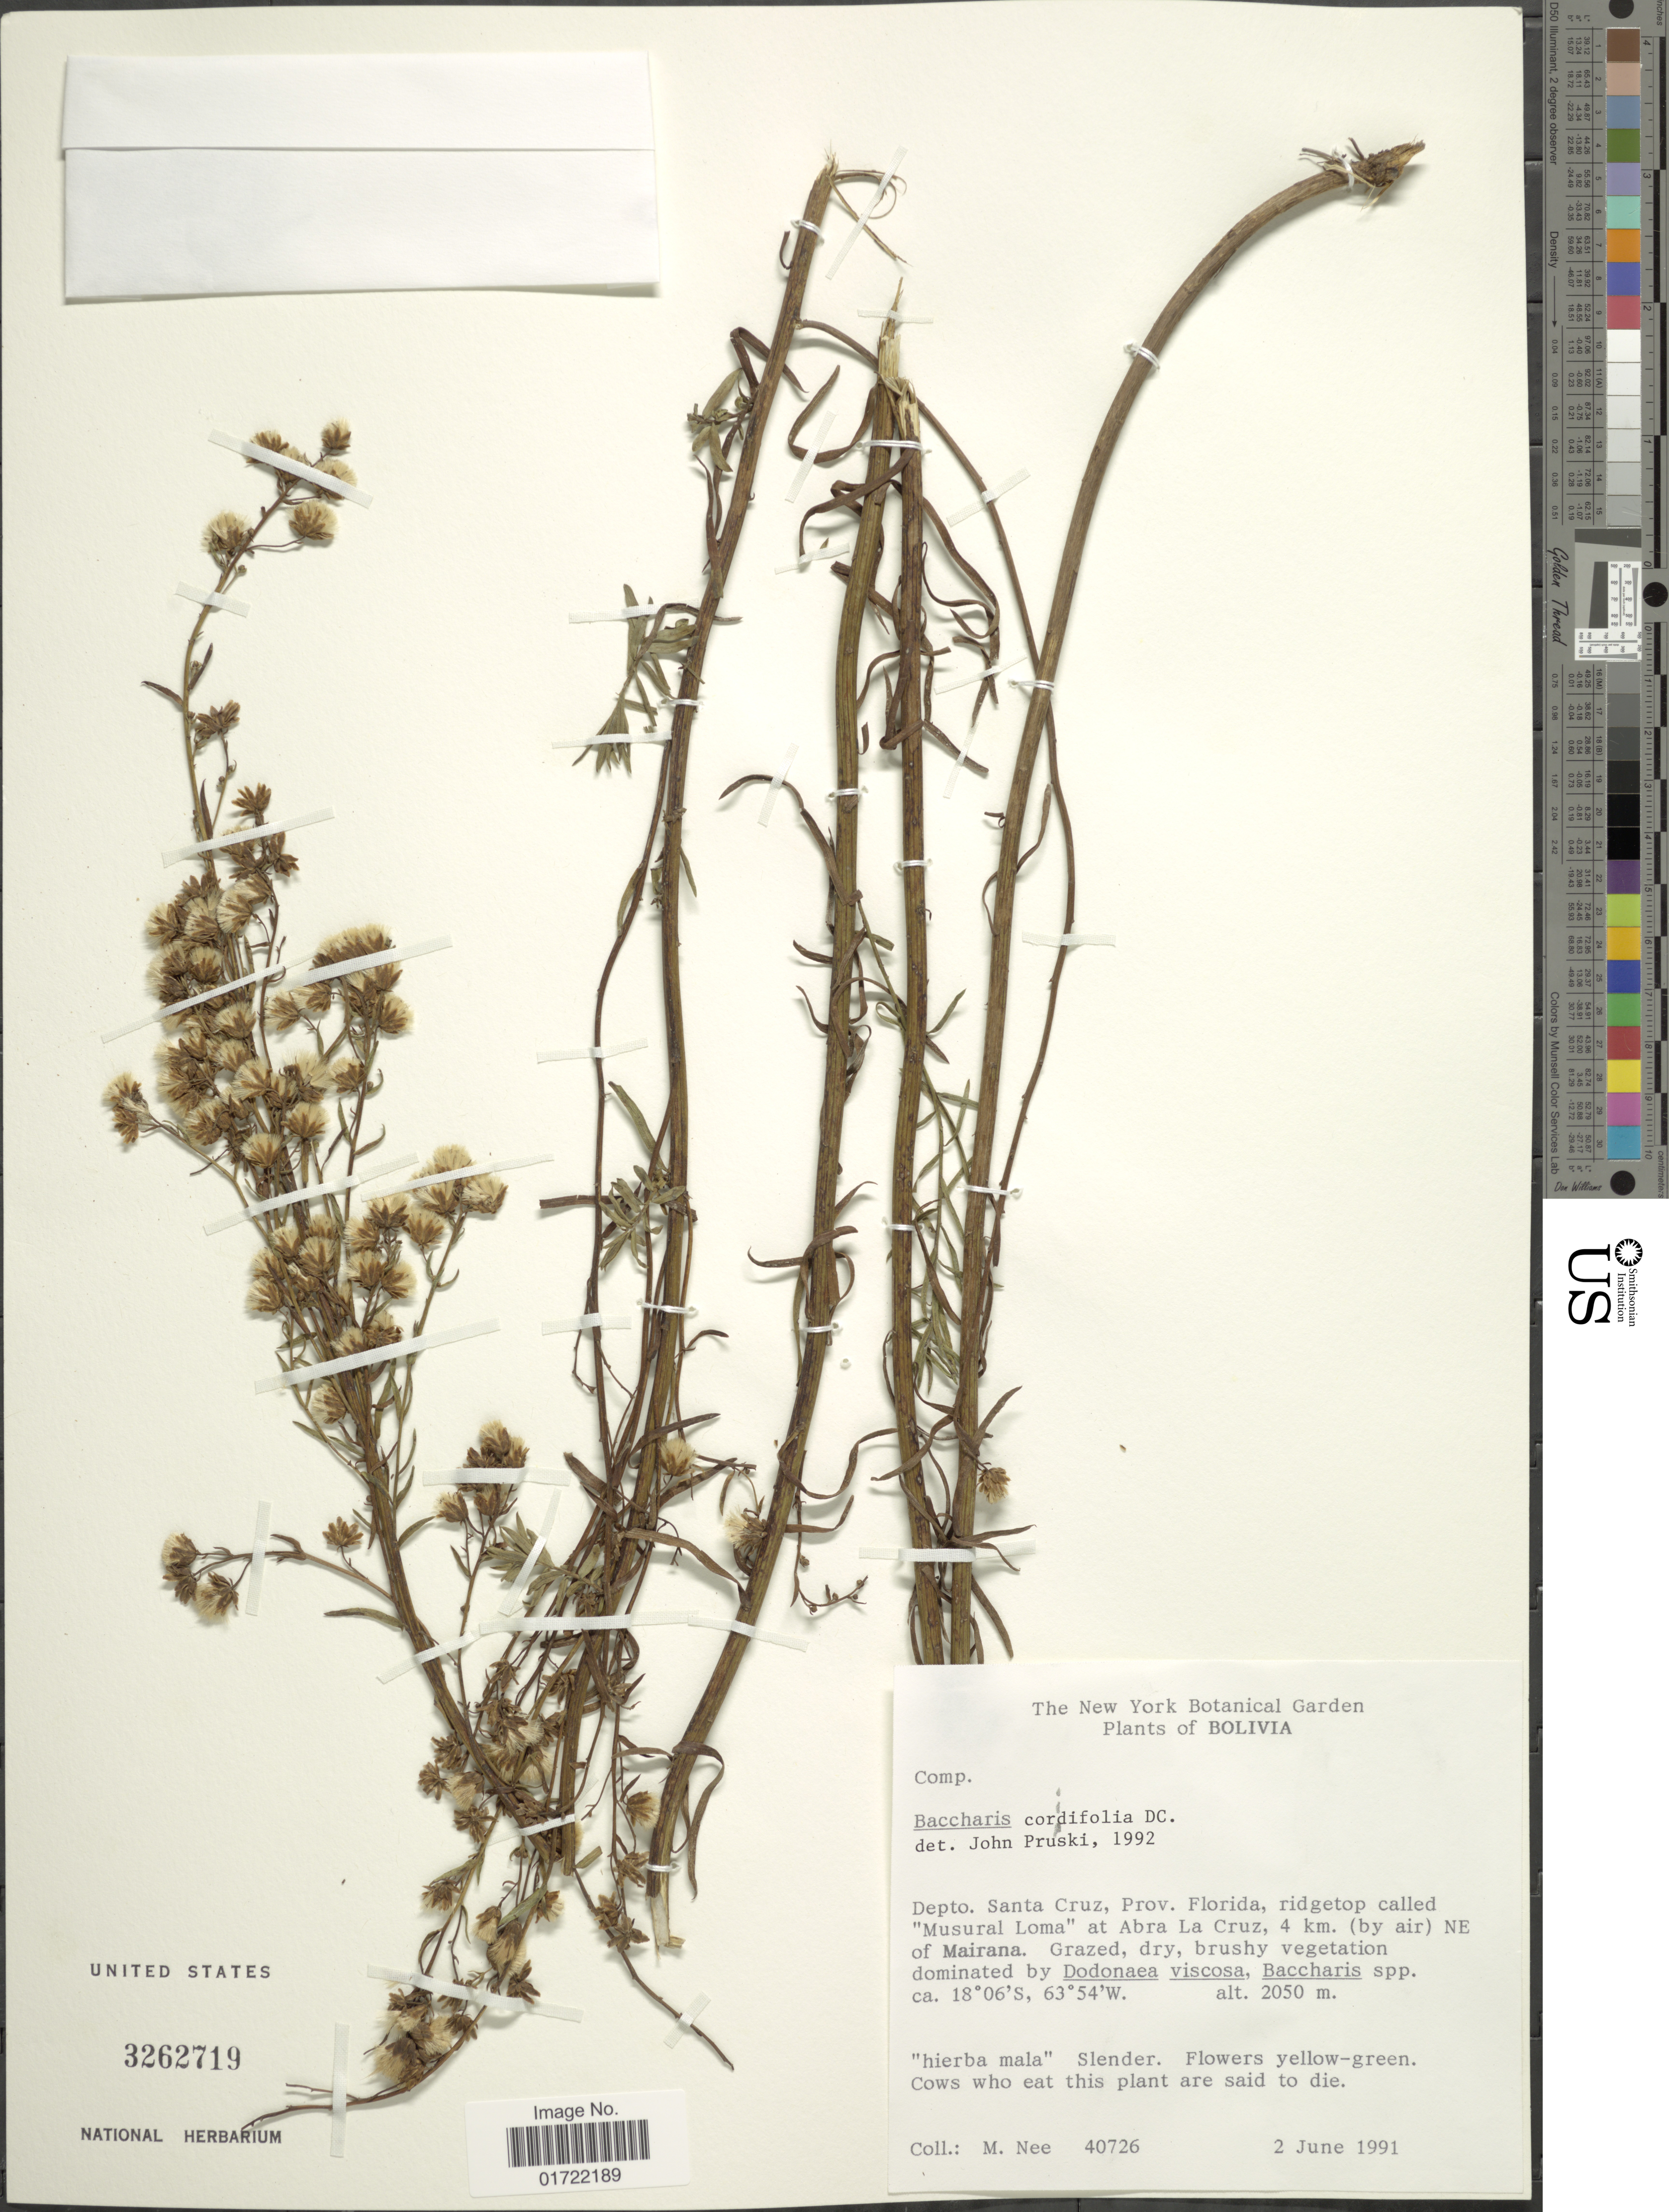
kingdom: Plantae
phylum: Tracheophyta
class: Magnoliopsida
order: Asterales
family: Asteraceae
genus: Baccharis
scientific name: Baccharis coridifolia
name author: DC.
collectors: M. Nee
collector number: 40726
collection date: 1991-06-02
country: Bolivia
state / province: Santa Cruz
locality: Depto. Santa Cruz, Prov. Florida, ridgetop calles "Musural Loma" at Abra La Cruz, 4 km. (by air) NE of Mairana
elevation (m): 2050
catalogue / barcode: US 3262719